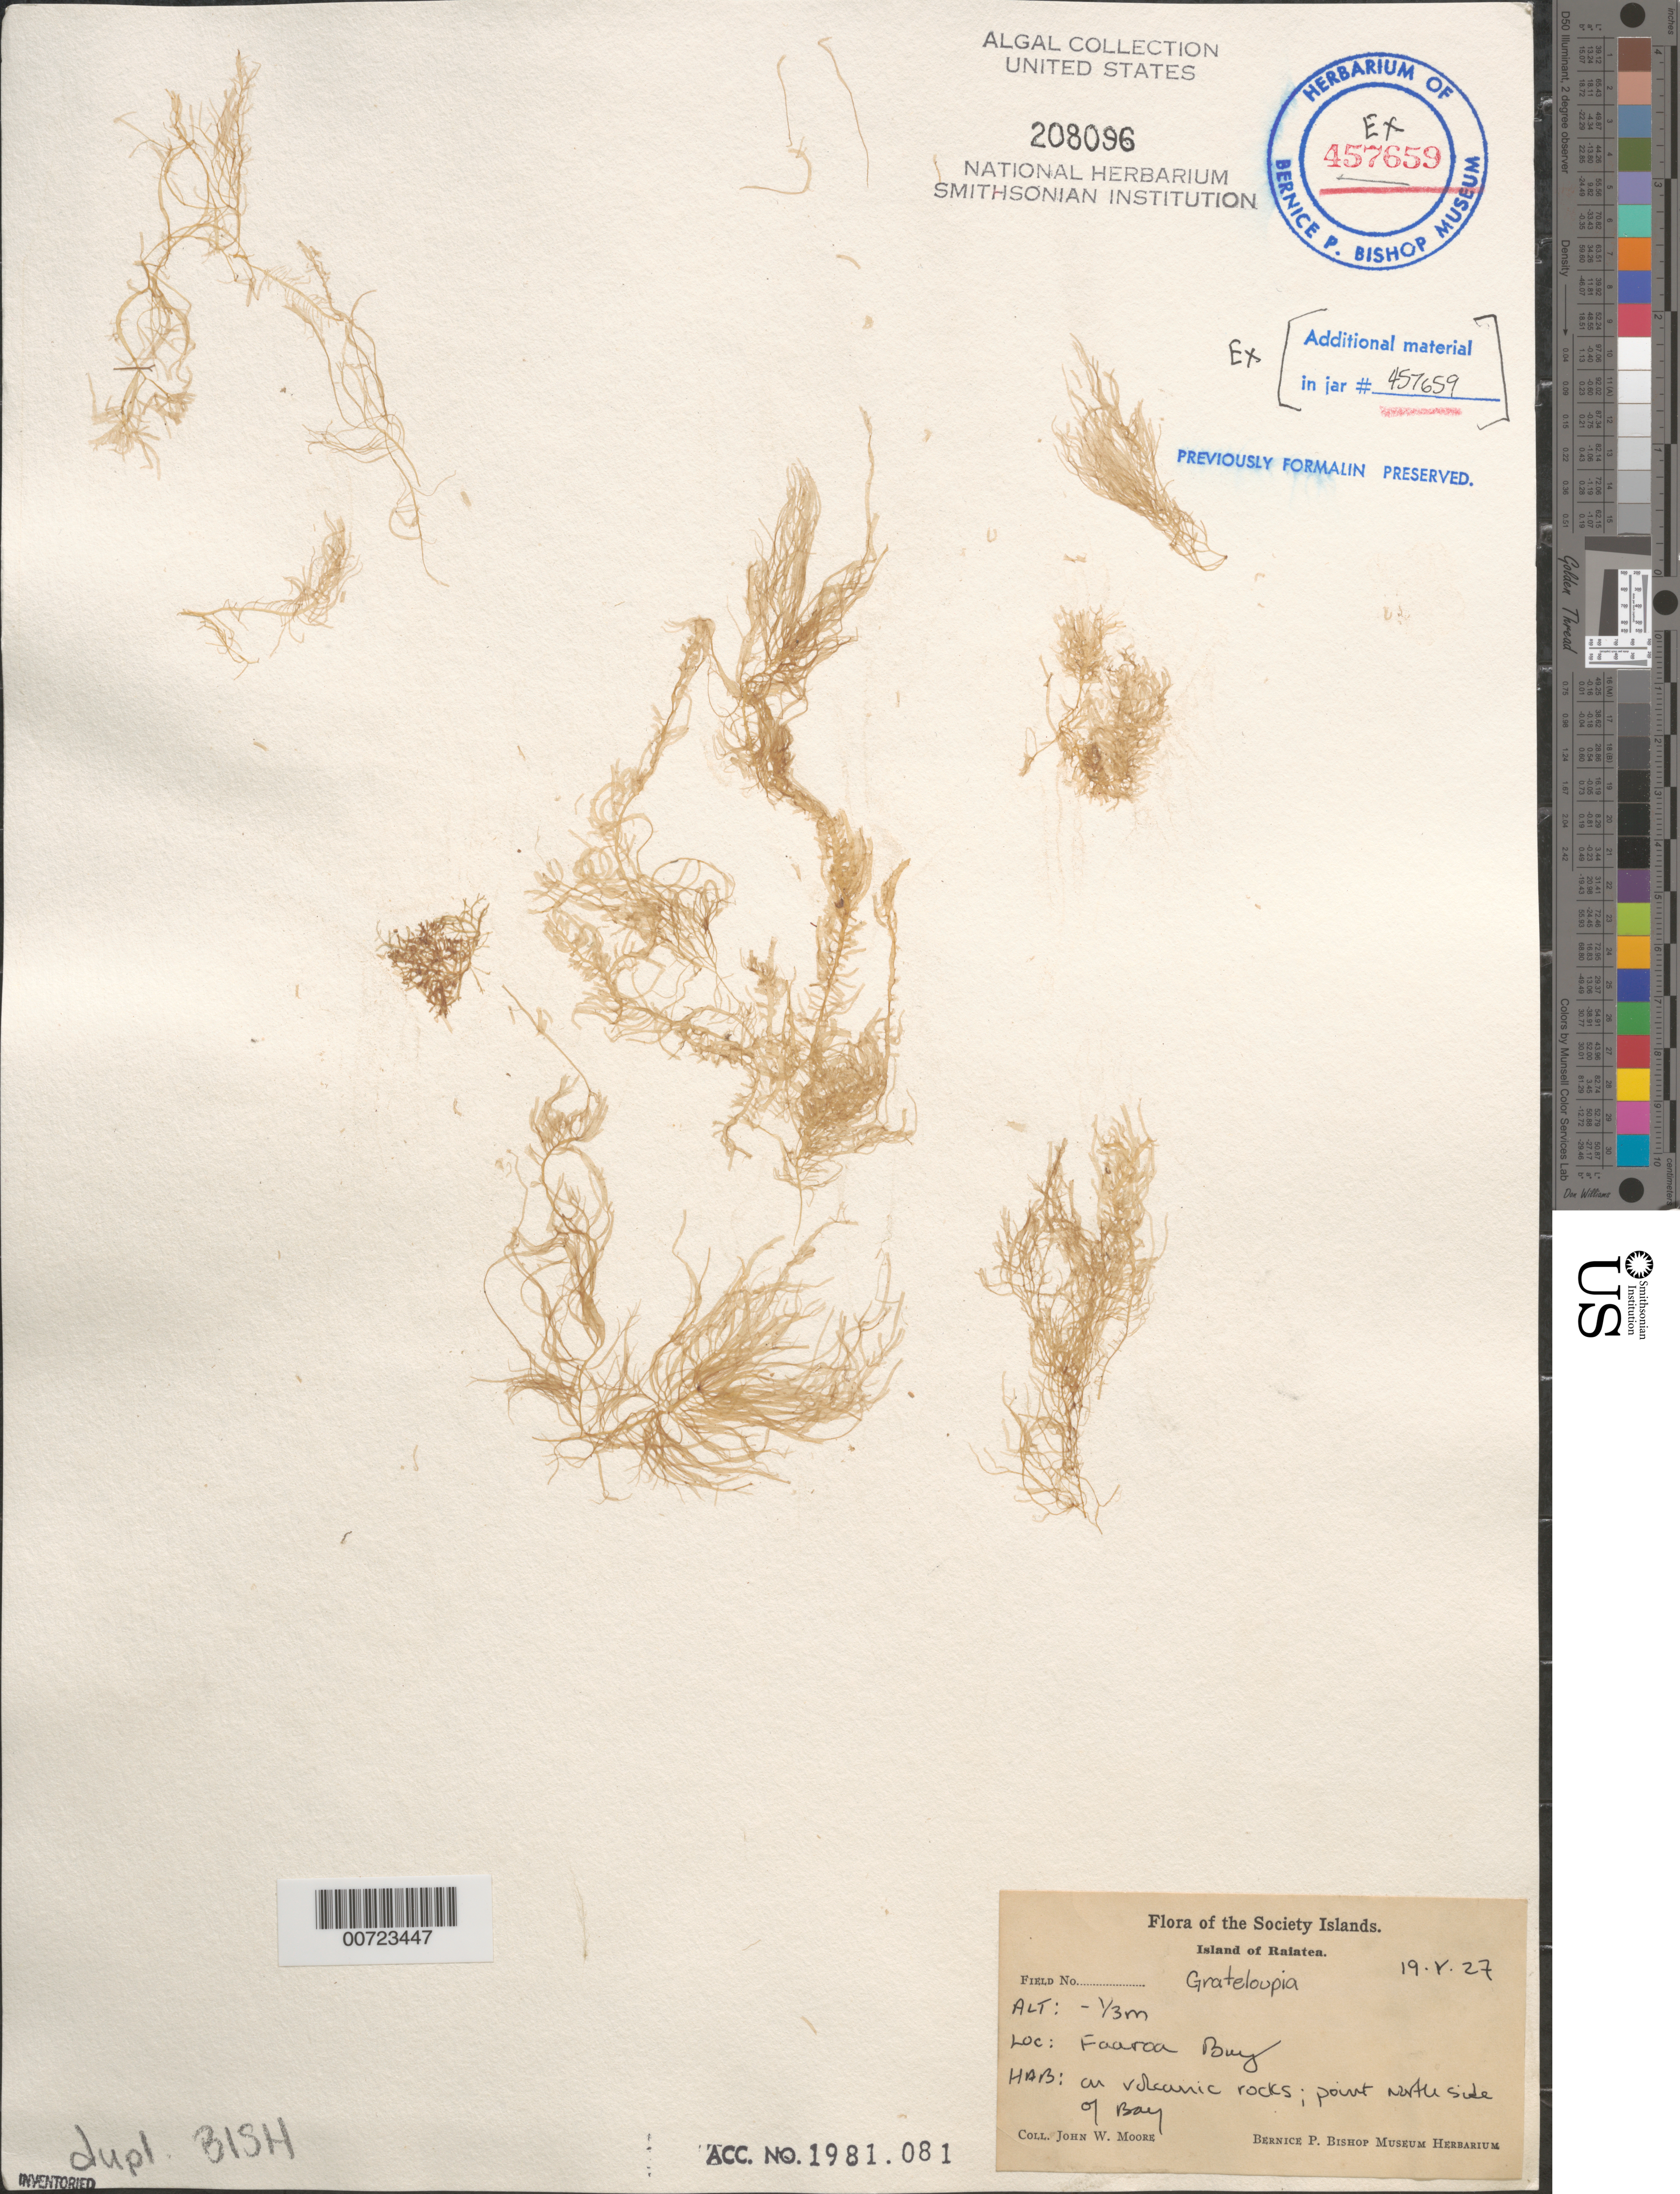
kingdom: Plantae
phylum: Rhodophyta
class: Florideophyceae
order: Halymeniales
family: Halymeniaceae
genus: Grateloupia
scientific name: Grateloupia sp.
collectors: J. W. Moore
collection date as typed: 19 May 1927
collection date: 1927-05-19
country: French Polynesia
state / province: Iles Sous-le-Vent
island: Raiatea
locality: Faaroa Bay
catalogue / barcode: US 208096